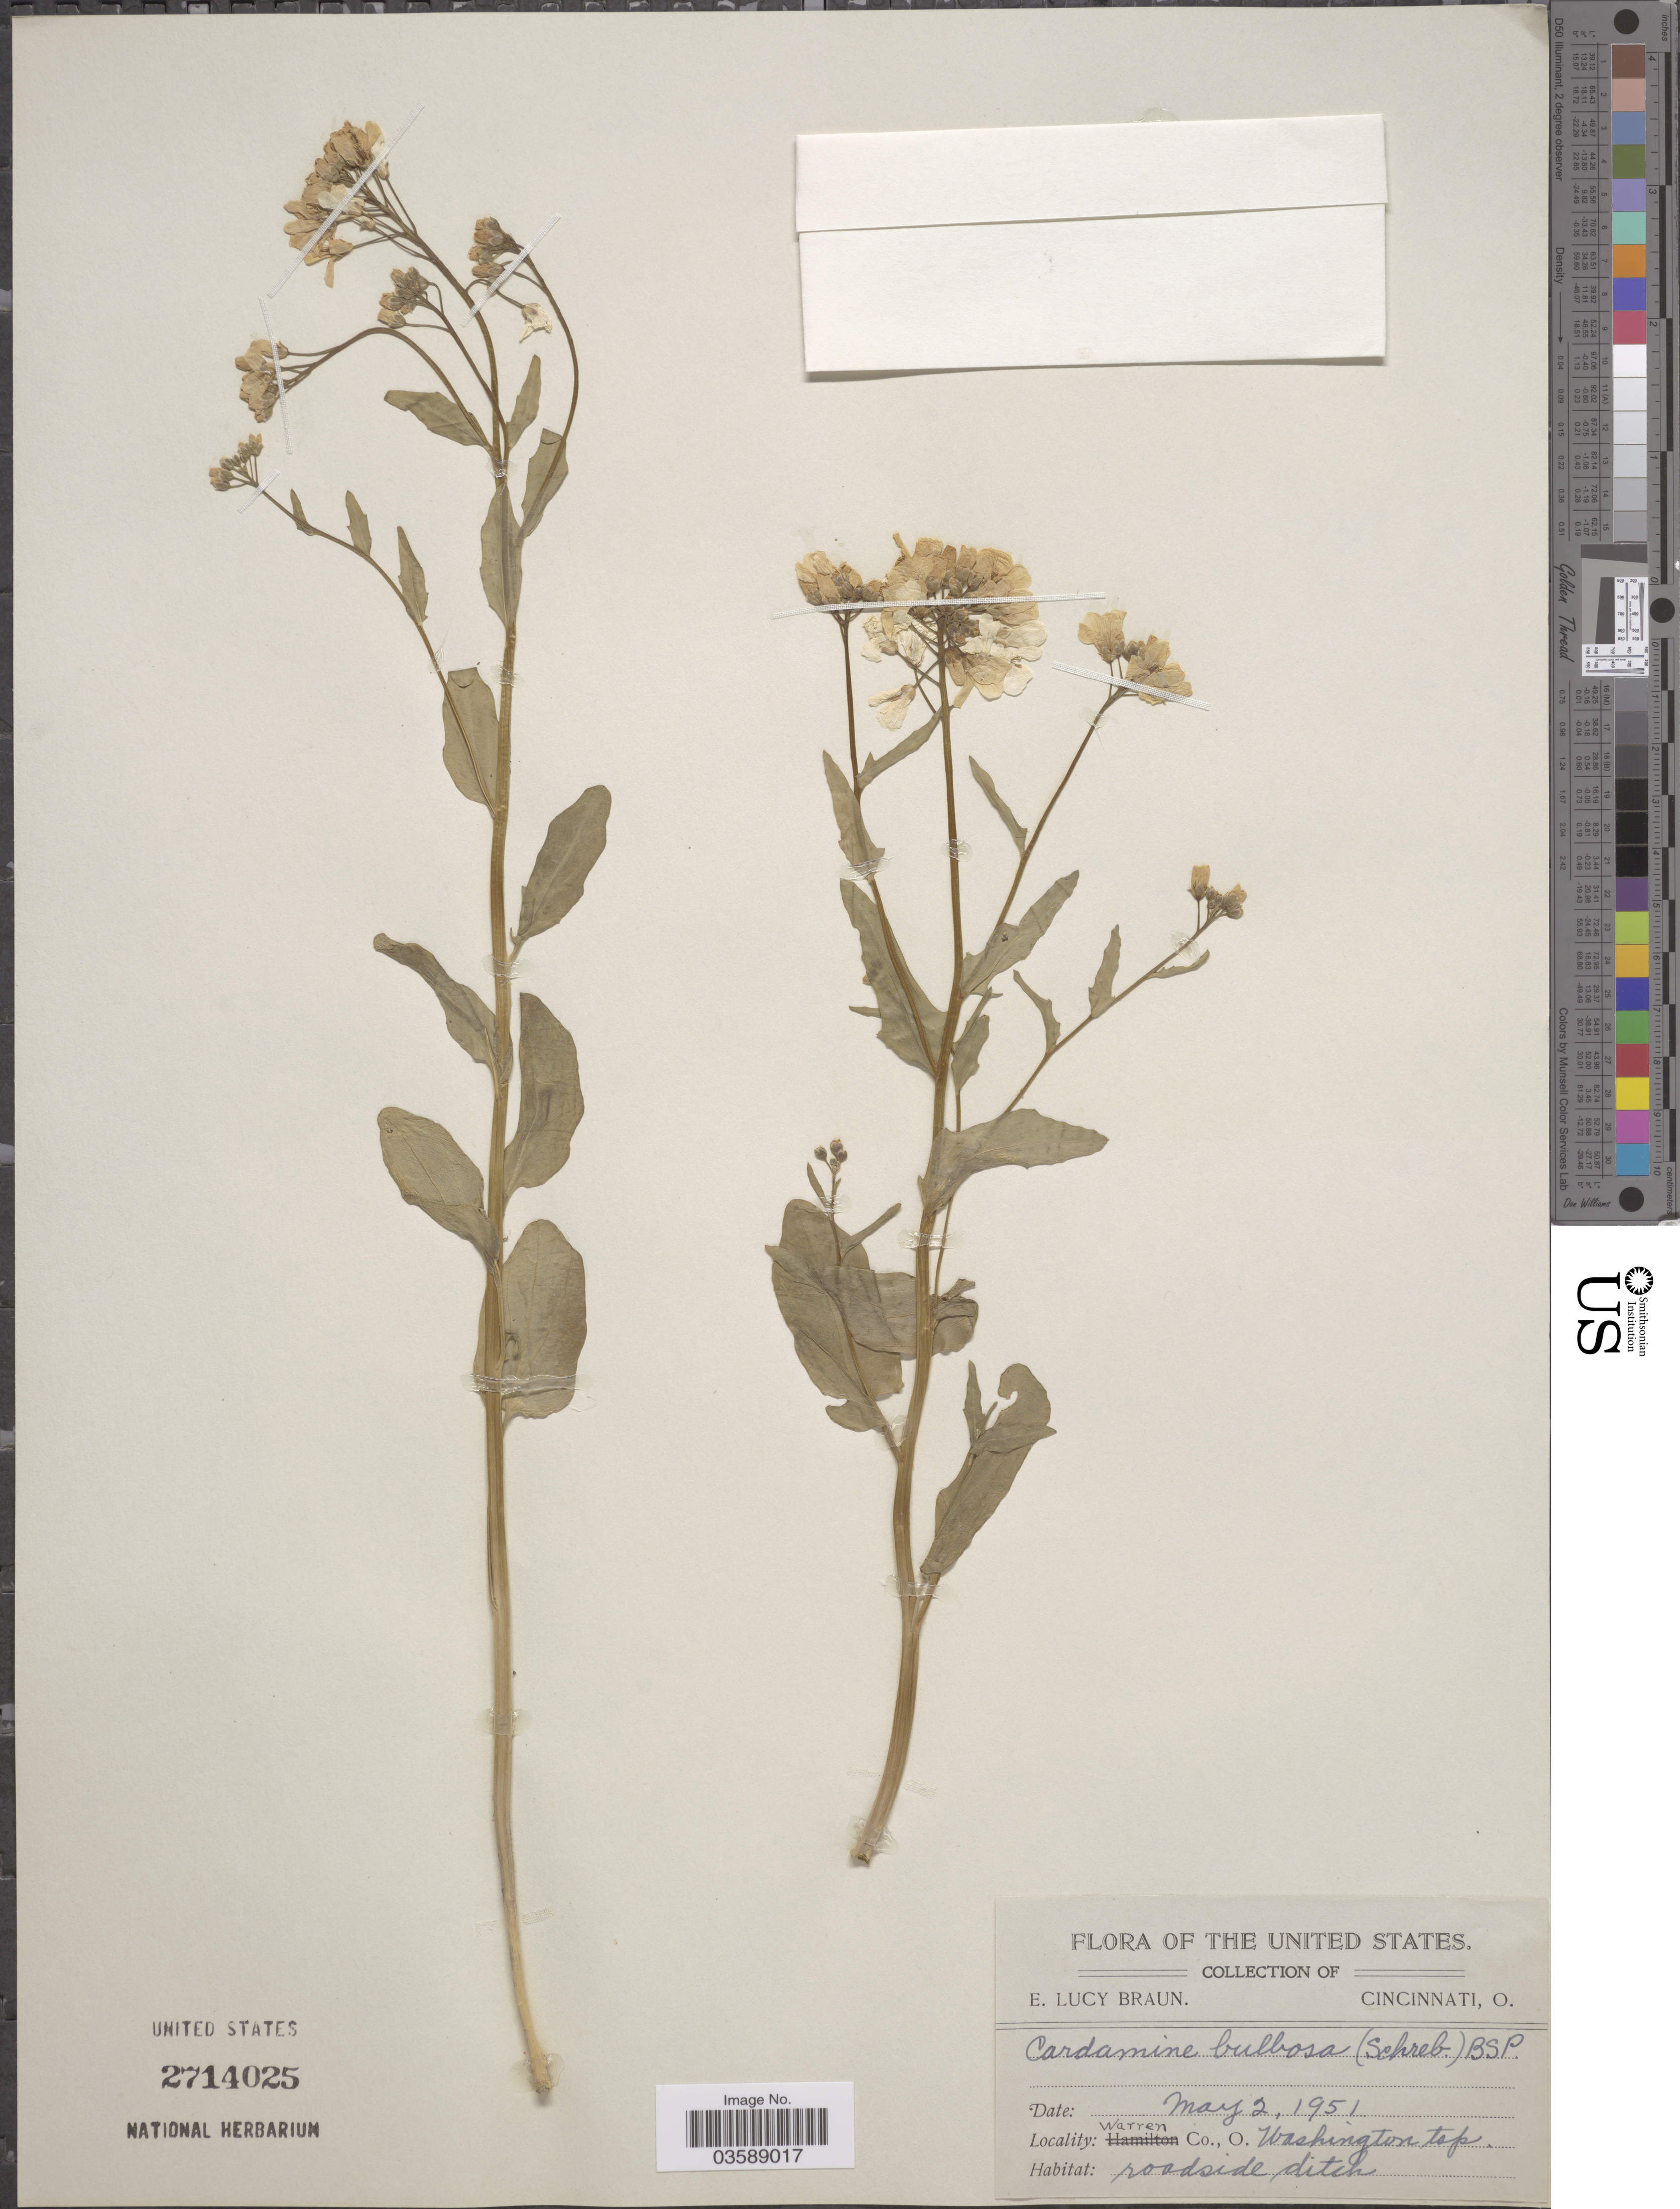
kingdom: Plantae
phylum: Tracheophyta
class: Magnoliopsida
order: Brassicales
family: Brassicaceae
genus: Cardamine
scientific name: Cardamine bulbosa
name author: (Schreb. ex Muhl.) Britton et al.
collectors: E. L. Braun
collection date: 1951-05-02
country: United States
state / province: Ohio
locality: Warren Co. Washington top. roadside ditch.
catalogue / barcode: US 2714025